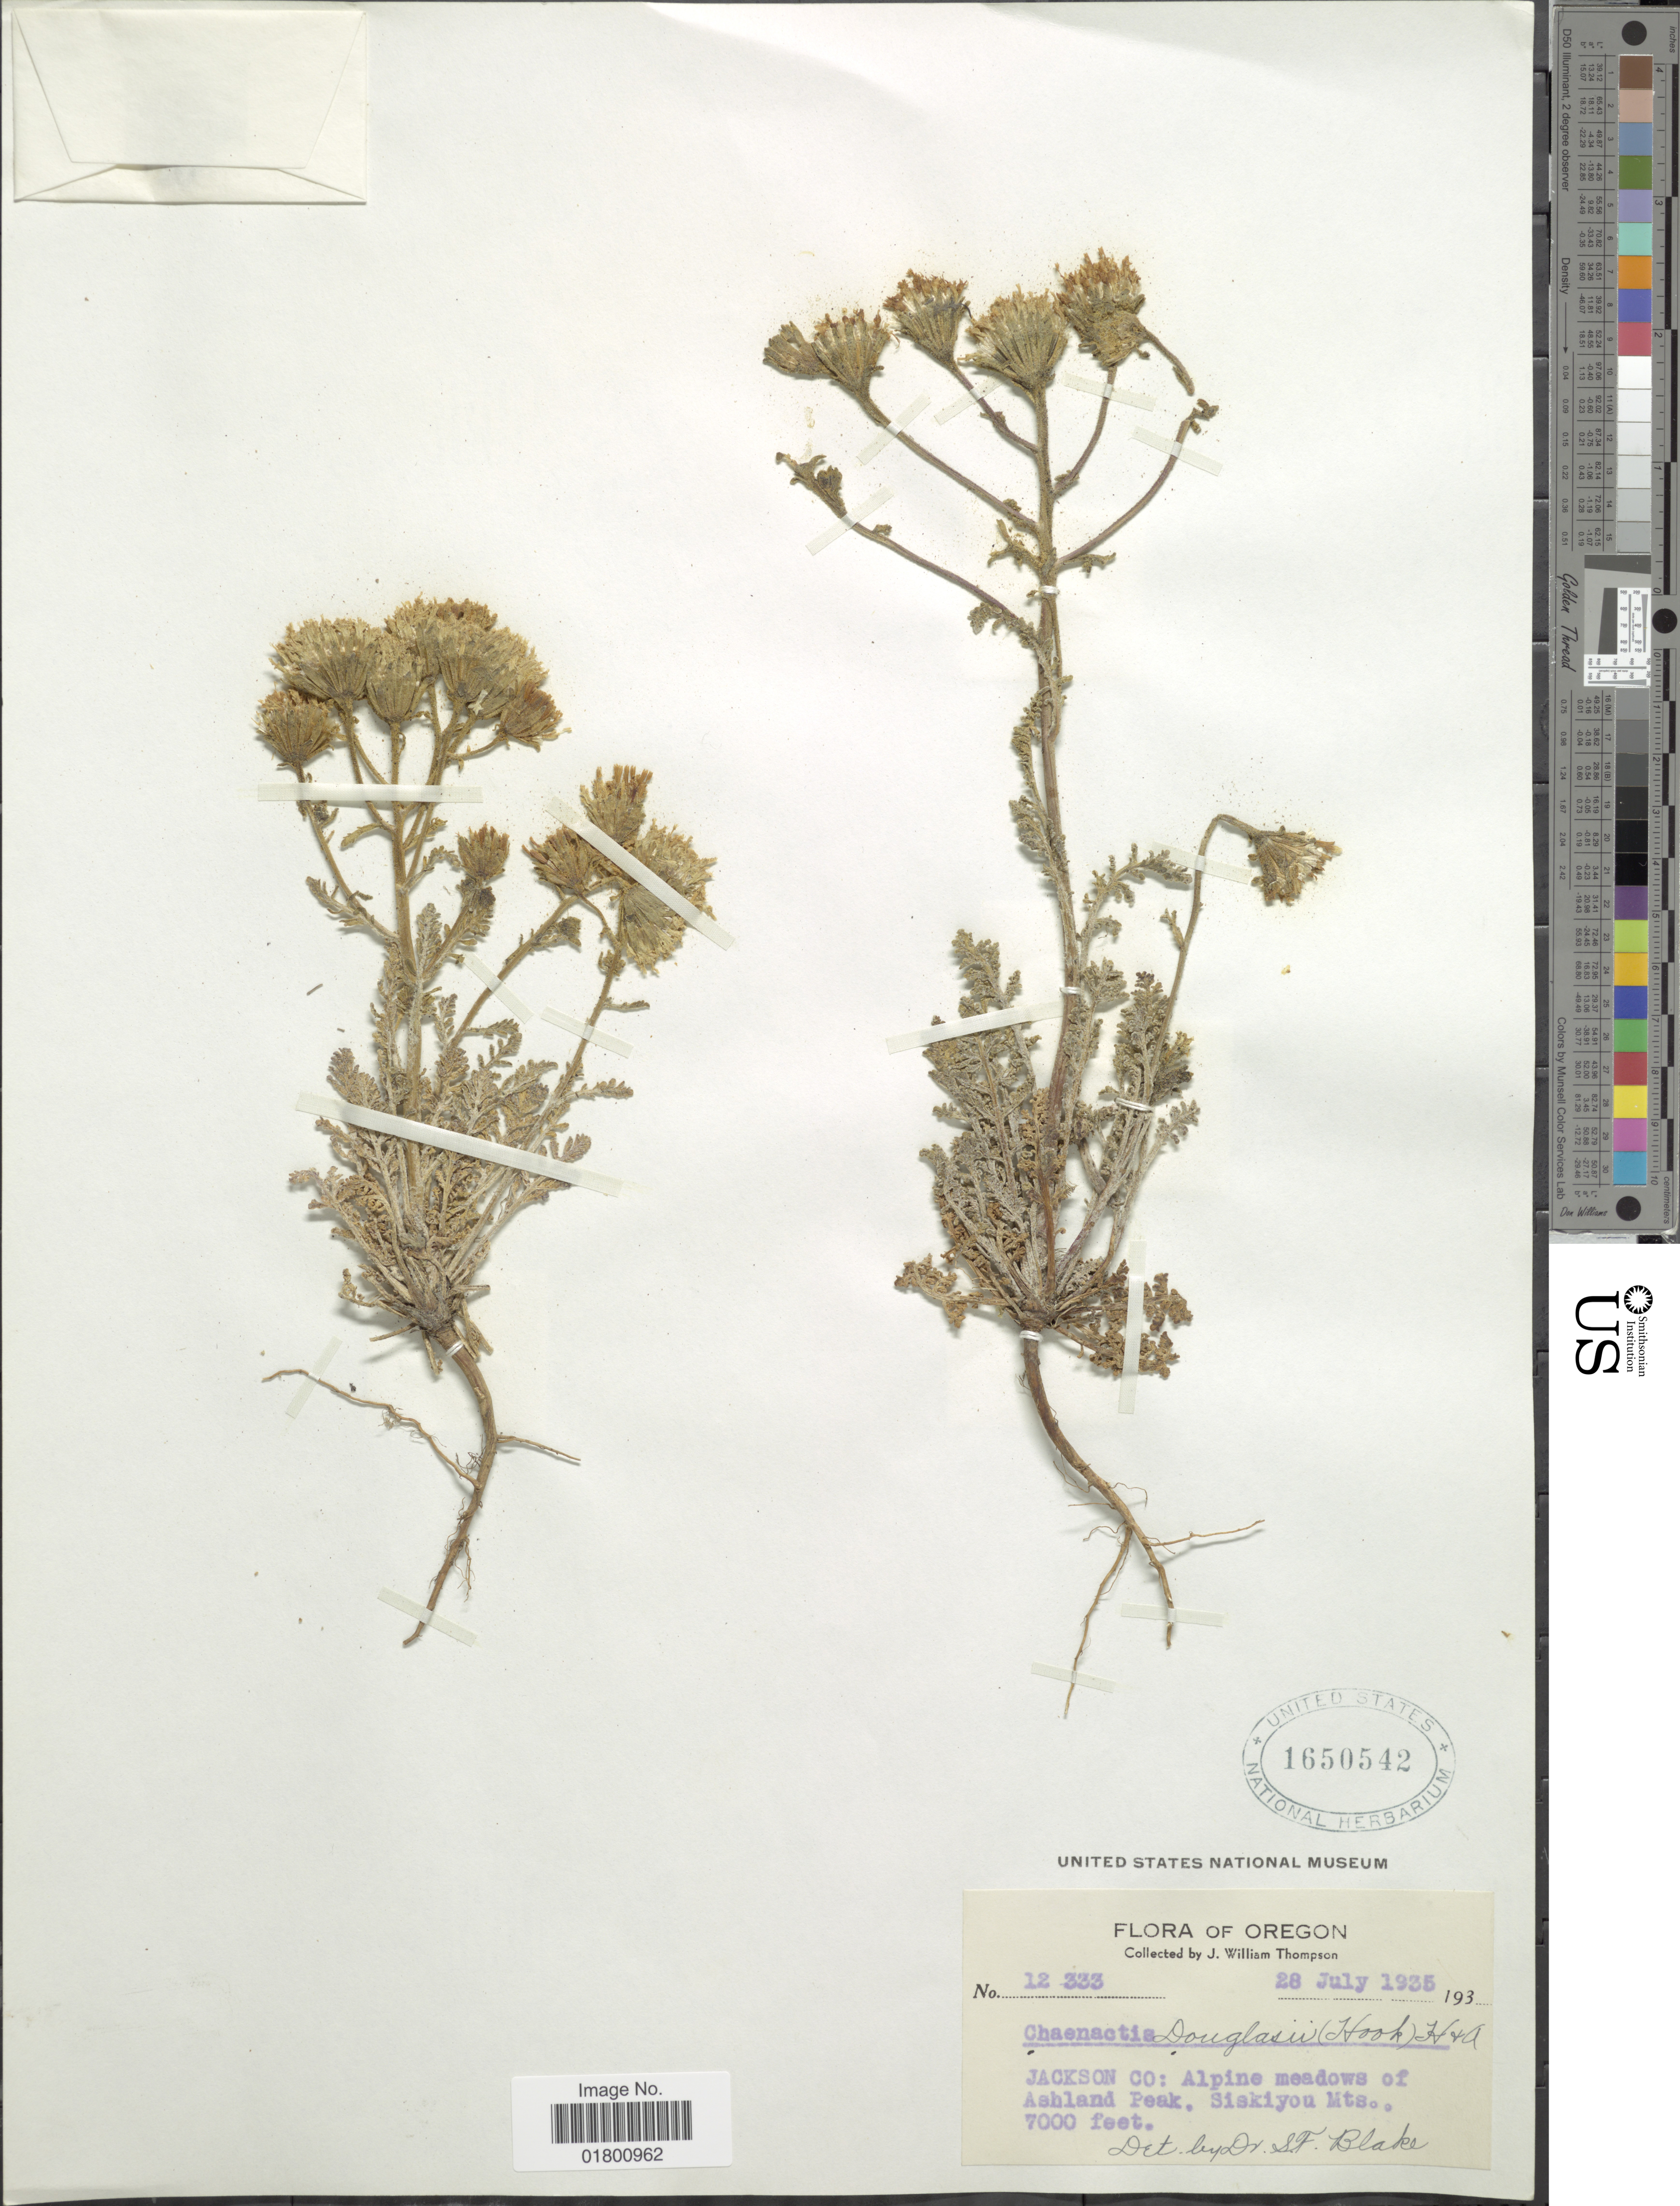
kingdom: Plantae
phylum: Tracheophyta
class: Magnoliopsida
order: Asterales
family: Asteraceae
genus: Chaenactis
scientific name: Chaenactis douglasii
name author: Hook. & Arn.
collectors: J. W. Thompson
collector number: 12333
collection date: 1935-07-28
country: United States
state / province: Oregon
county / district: Jackson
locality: Jackson Co: Alpine meadows of Ashland Peak, Siskiyou Mts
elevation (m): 2134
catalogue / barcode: US 1650542